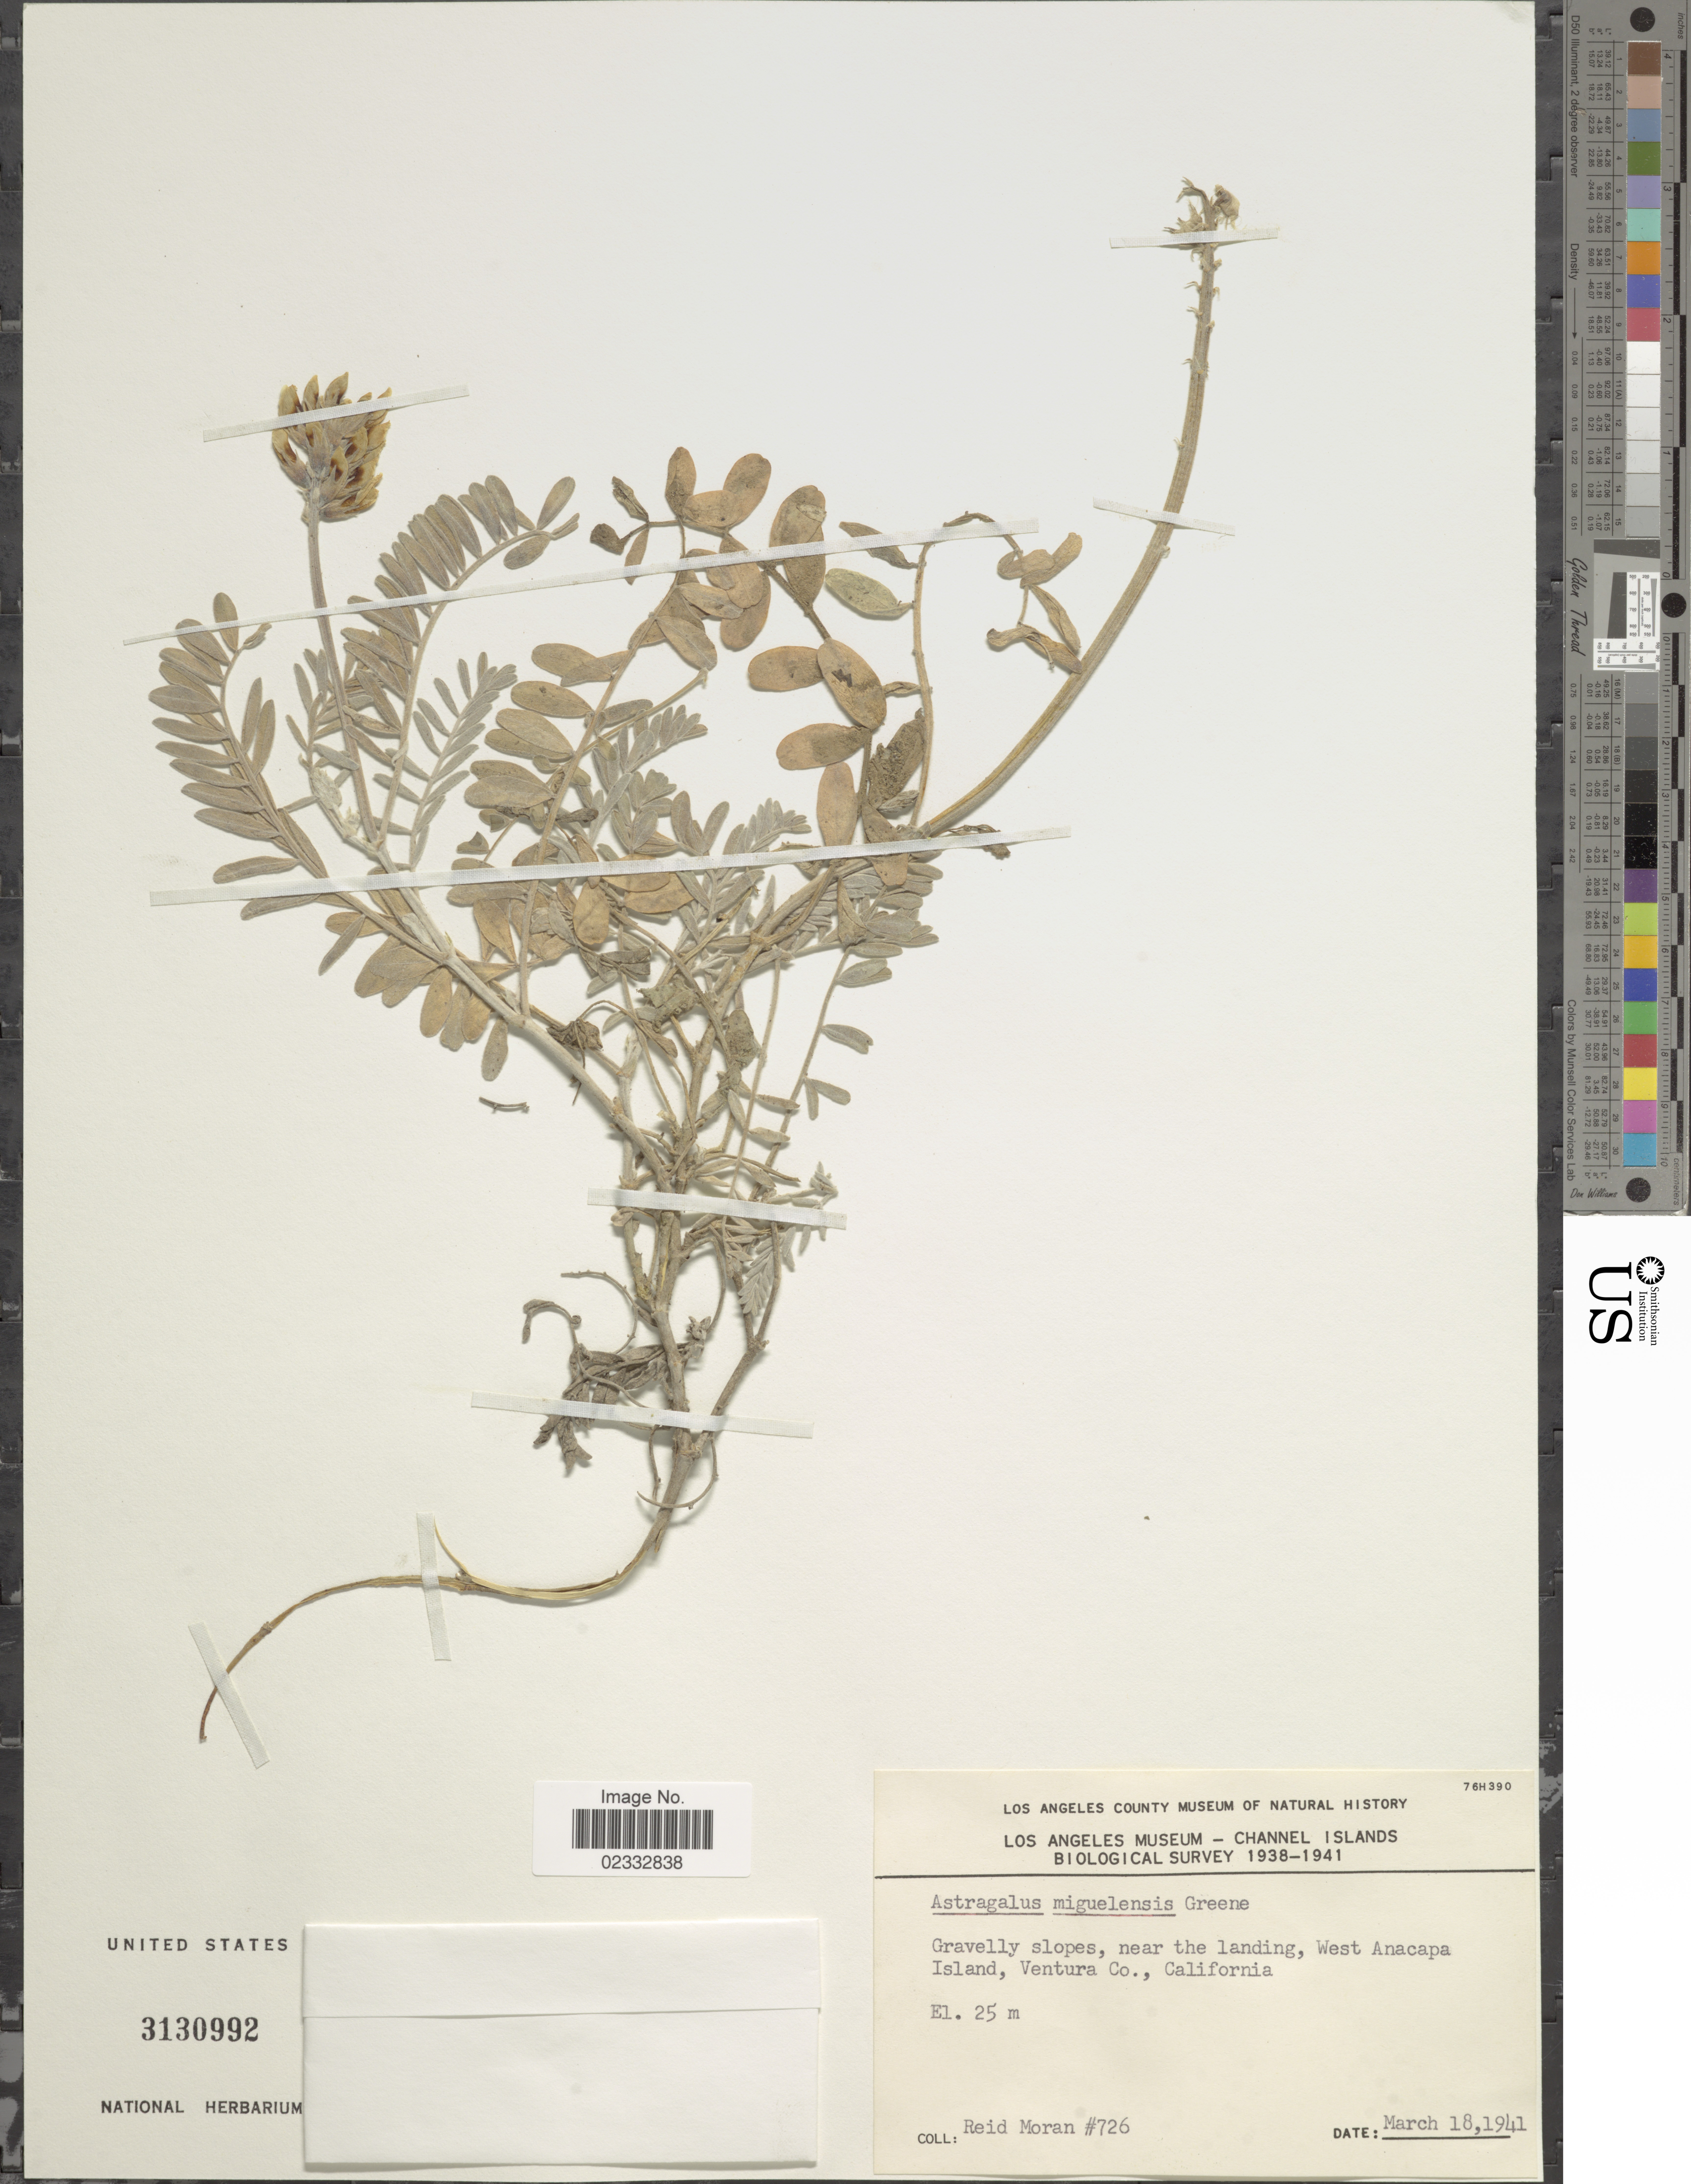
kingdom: Plantae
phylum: Tracheophyta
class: Magnoliopsida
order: Fabales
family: Fabaceae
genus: Astragalus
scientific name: Astragalus miguelensis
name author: Greene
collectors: R. V. Moran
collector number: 726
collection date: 1941-03-18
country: United States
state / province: California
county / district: Ventura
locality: Gravelly slopes, near the landing, West Anacapa Island, Ventura Co.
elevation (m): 25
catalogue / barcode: US 3130992